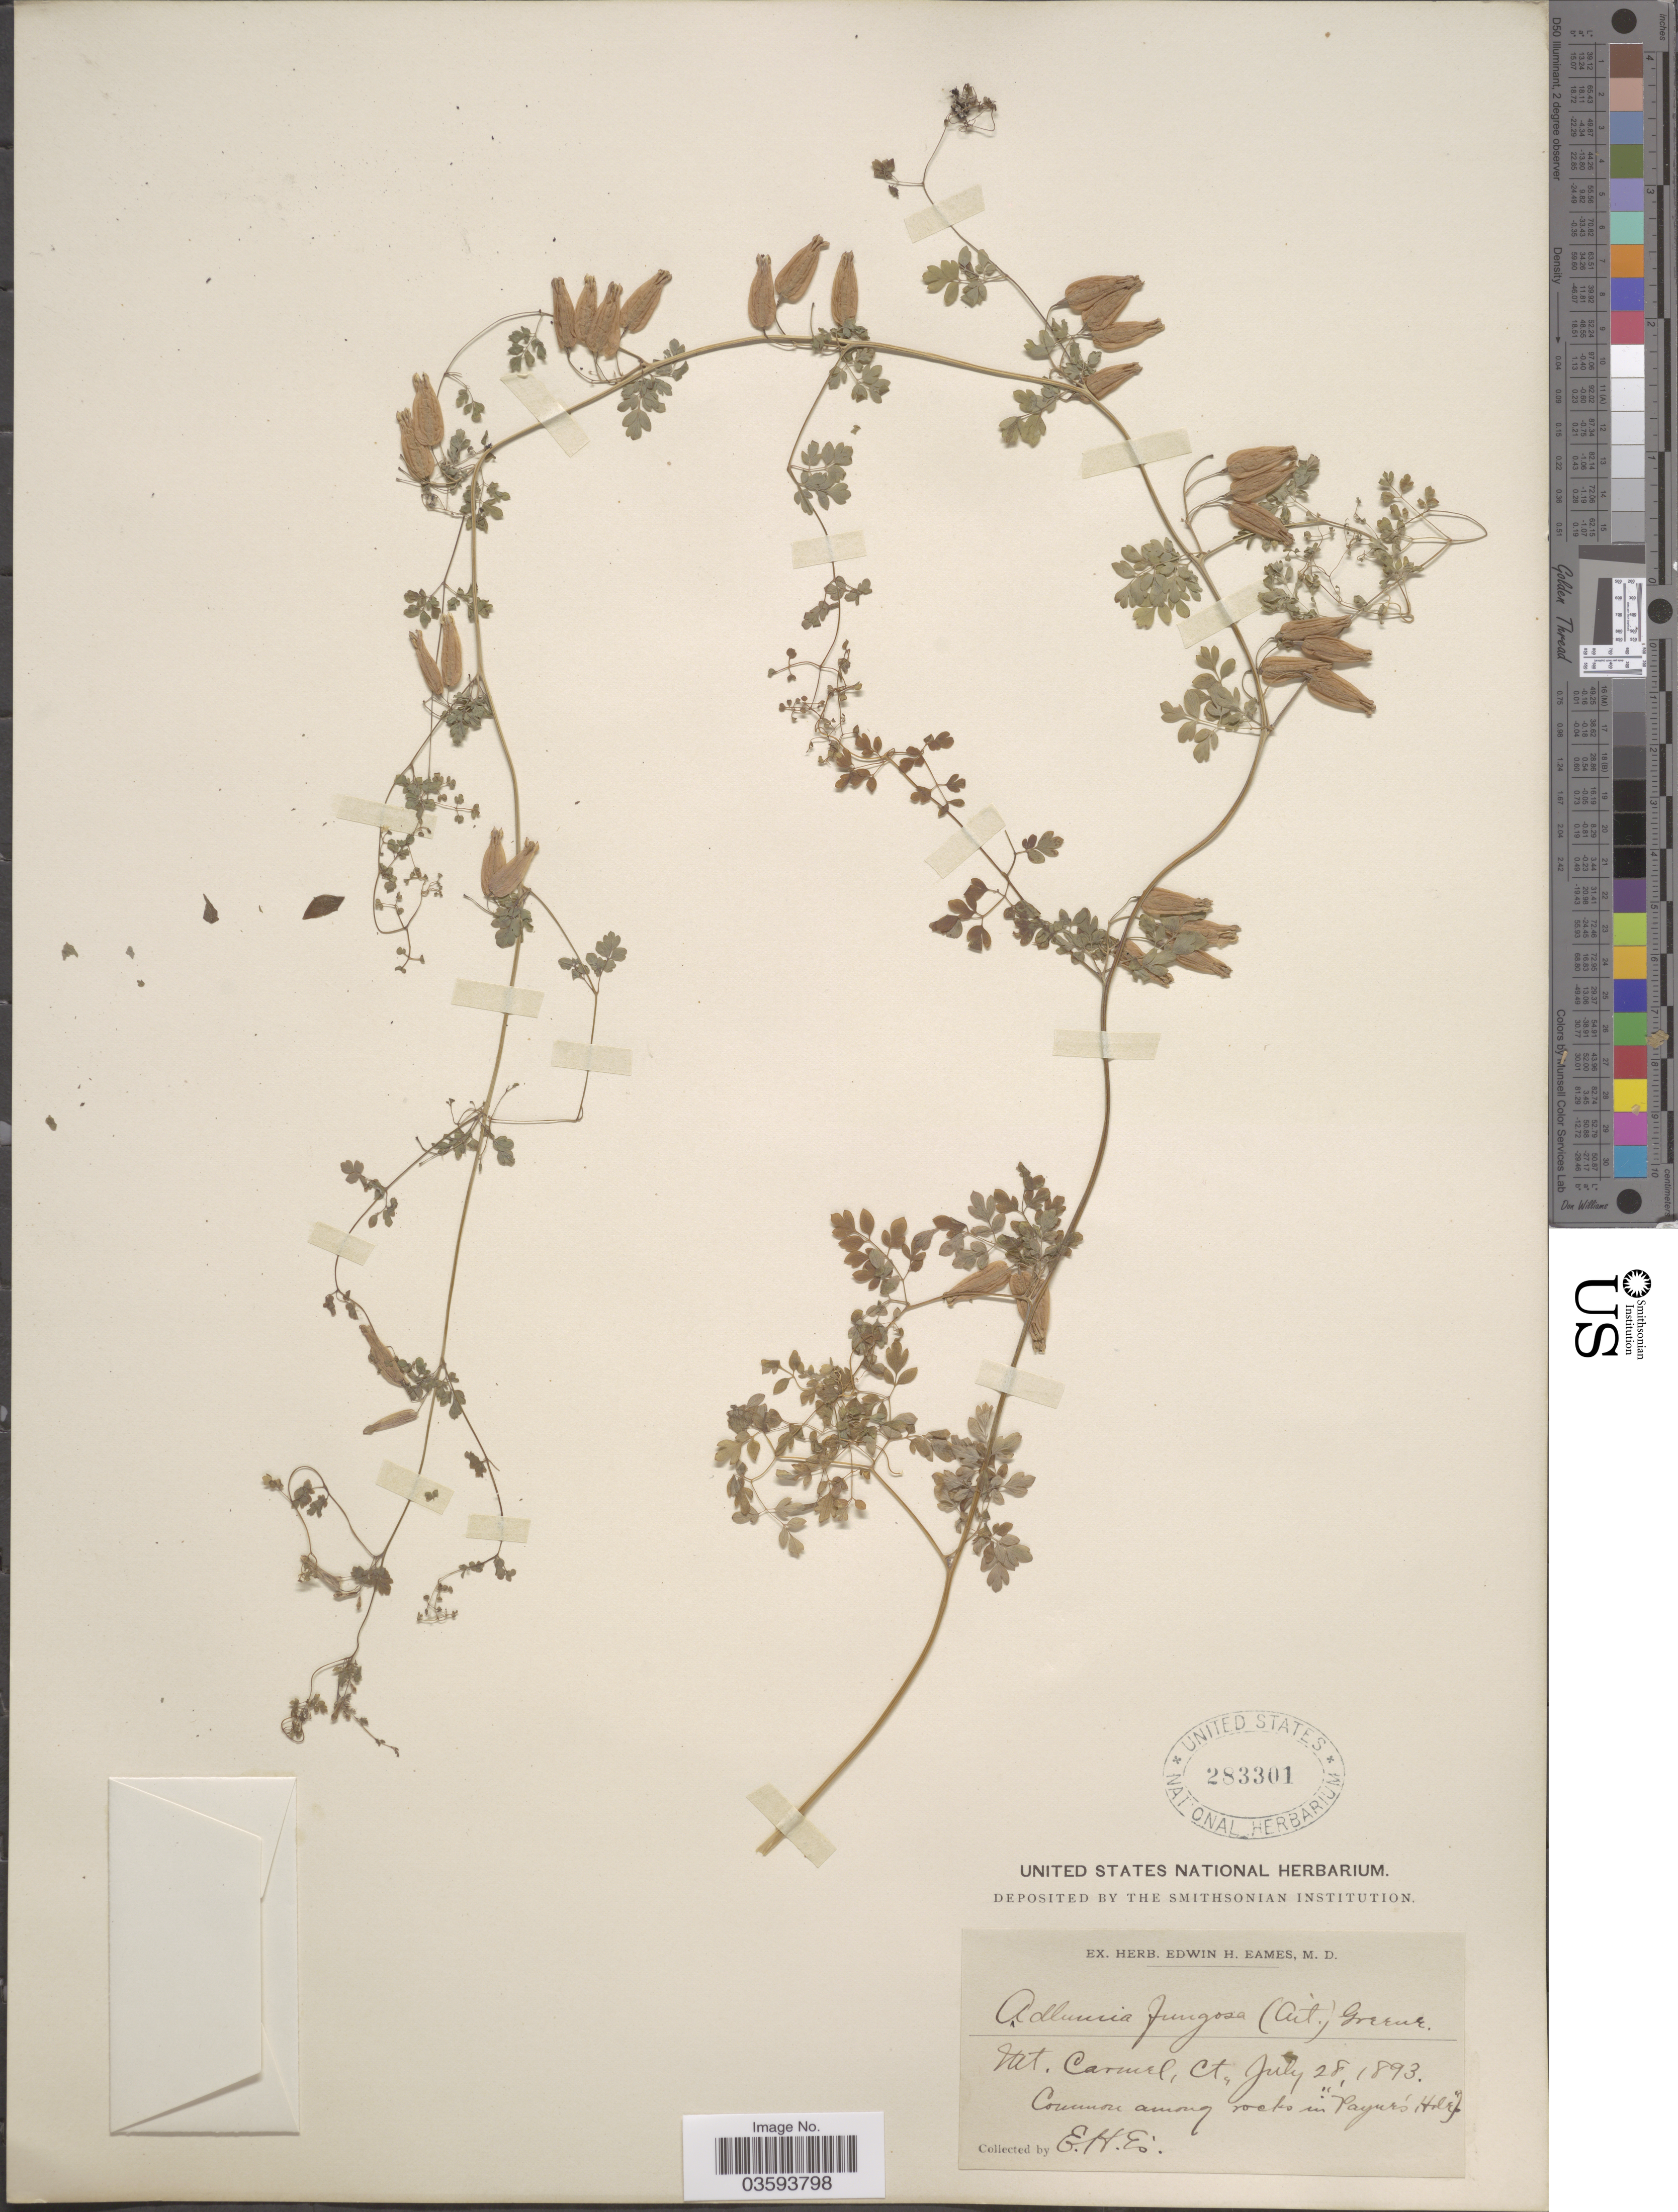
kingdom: Plantae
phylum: Tracheophyta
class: Magnoliopsida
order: Ranunculales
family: Papaveraceae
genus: Adlumia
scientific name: Adlumia fungosa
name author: (Aiton) Greene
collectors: E. H. Eames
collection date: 1893-07-28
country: United States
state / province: Connecticut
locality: Mt. Carmel, Ct.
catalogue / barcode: US 283301